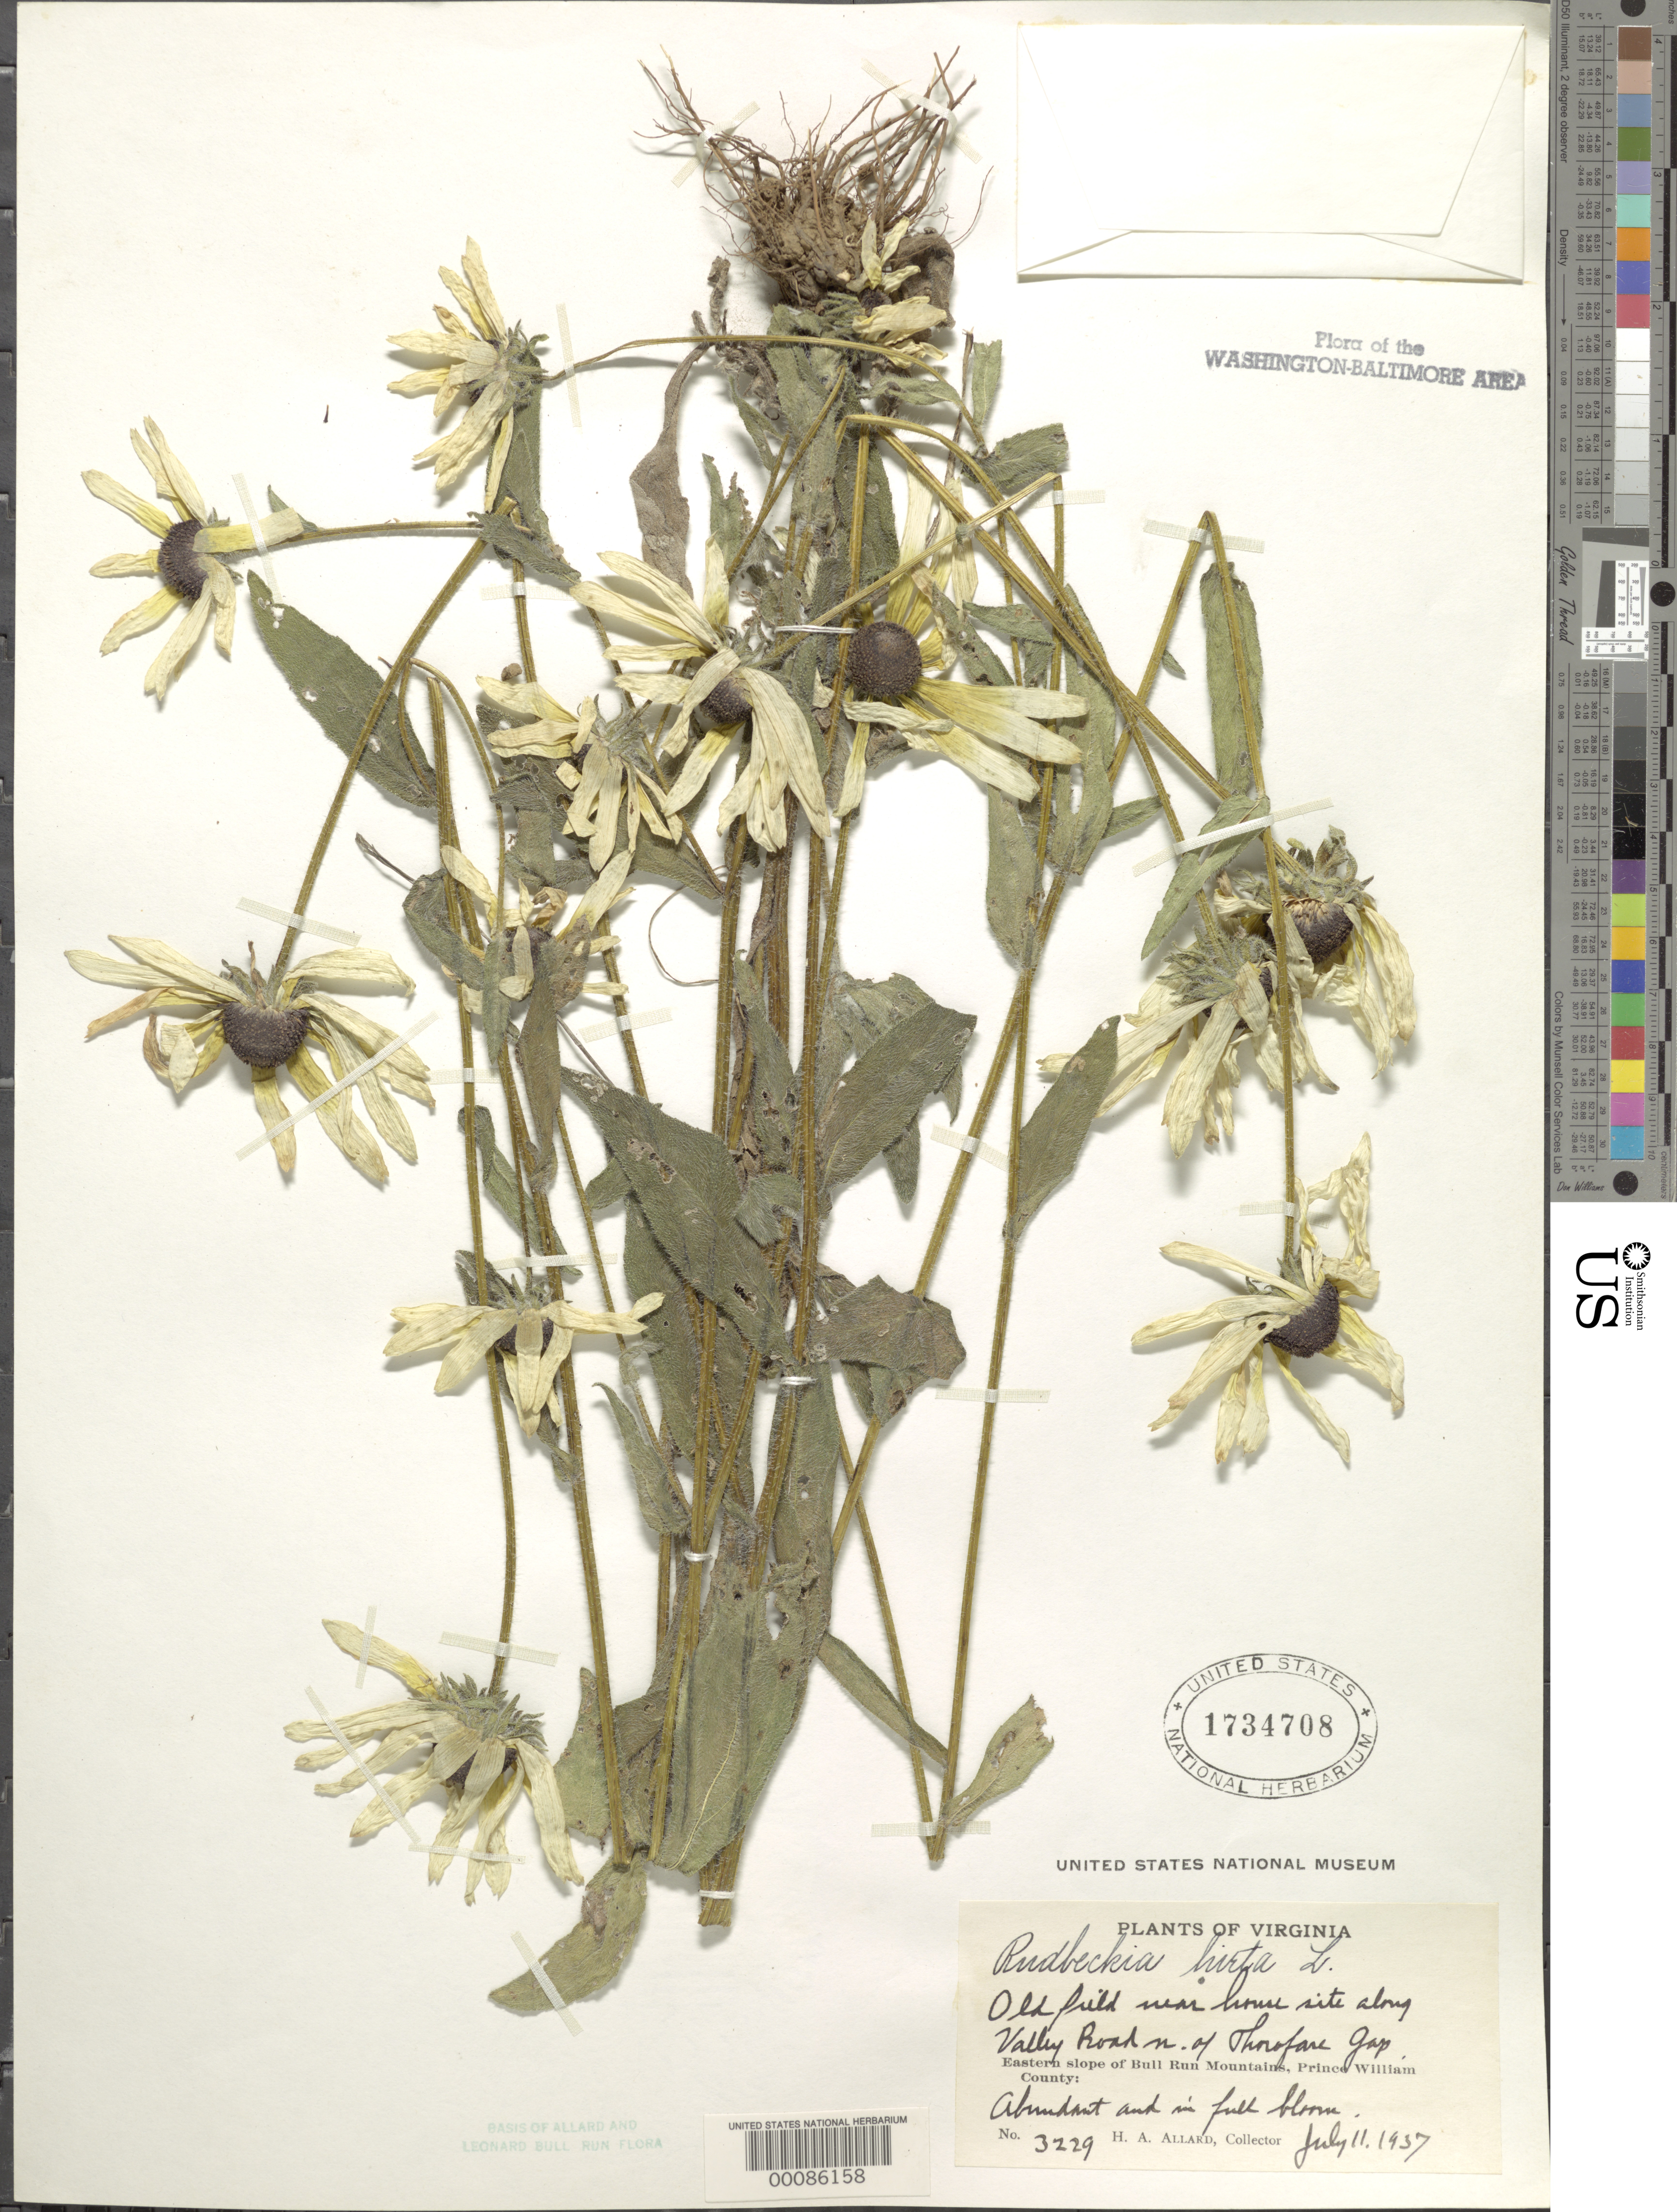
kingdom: Plantae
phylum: Tracheophyta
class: Magnoliopsida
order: Asterales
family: Asteraceae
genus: Rudbeckia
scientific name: Rudbeckia hirta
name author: L.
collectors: H. A. Allard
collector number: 32292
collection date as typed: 11 Jul 1937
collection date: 1937-07-11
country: United States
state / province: Virginia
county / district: Fauquier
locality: North of Thorofare Gap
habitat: Old field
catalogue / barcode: US 1734708